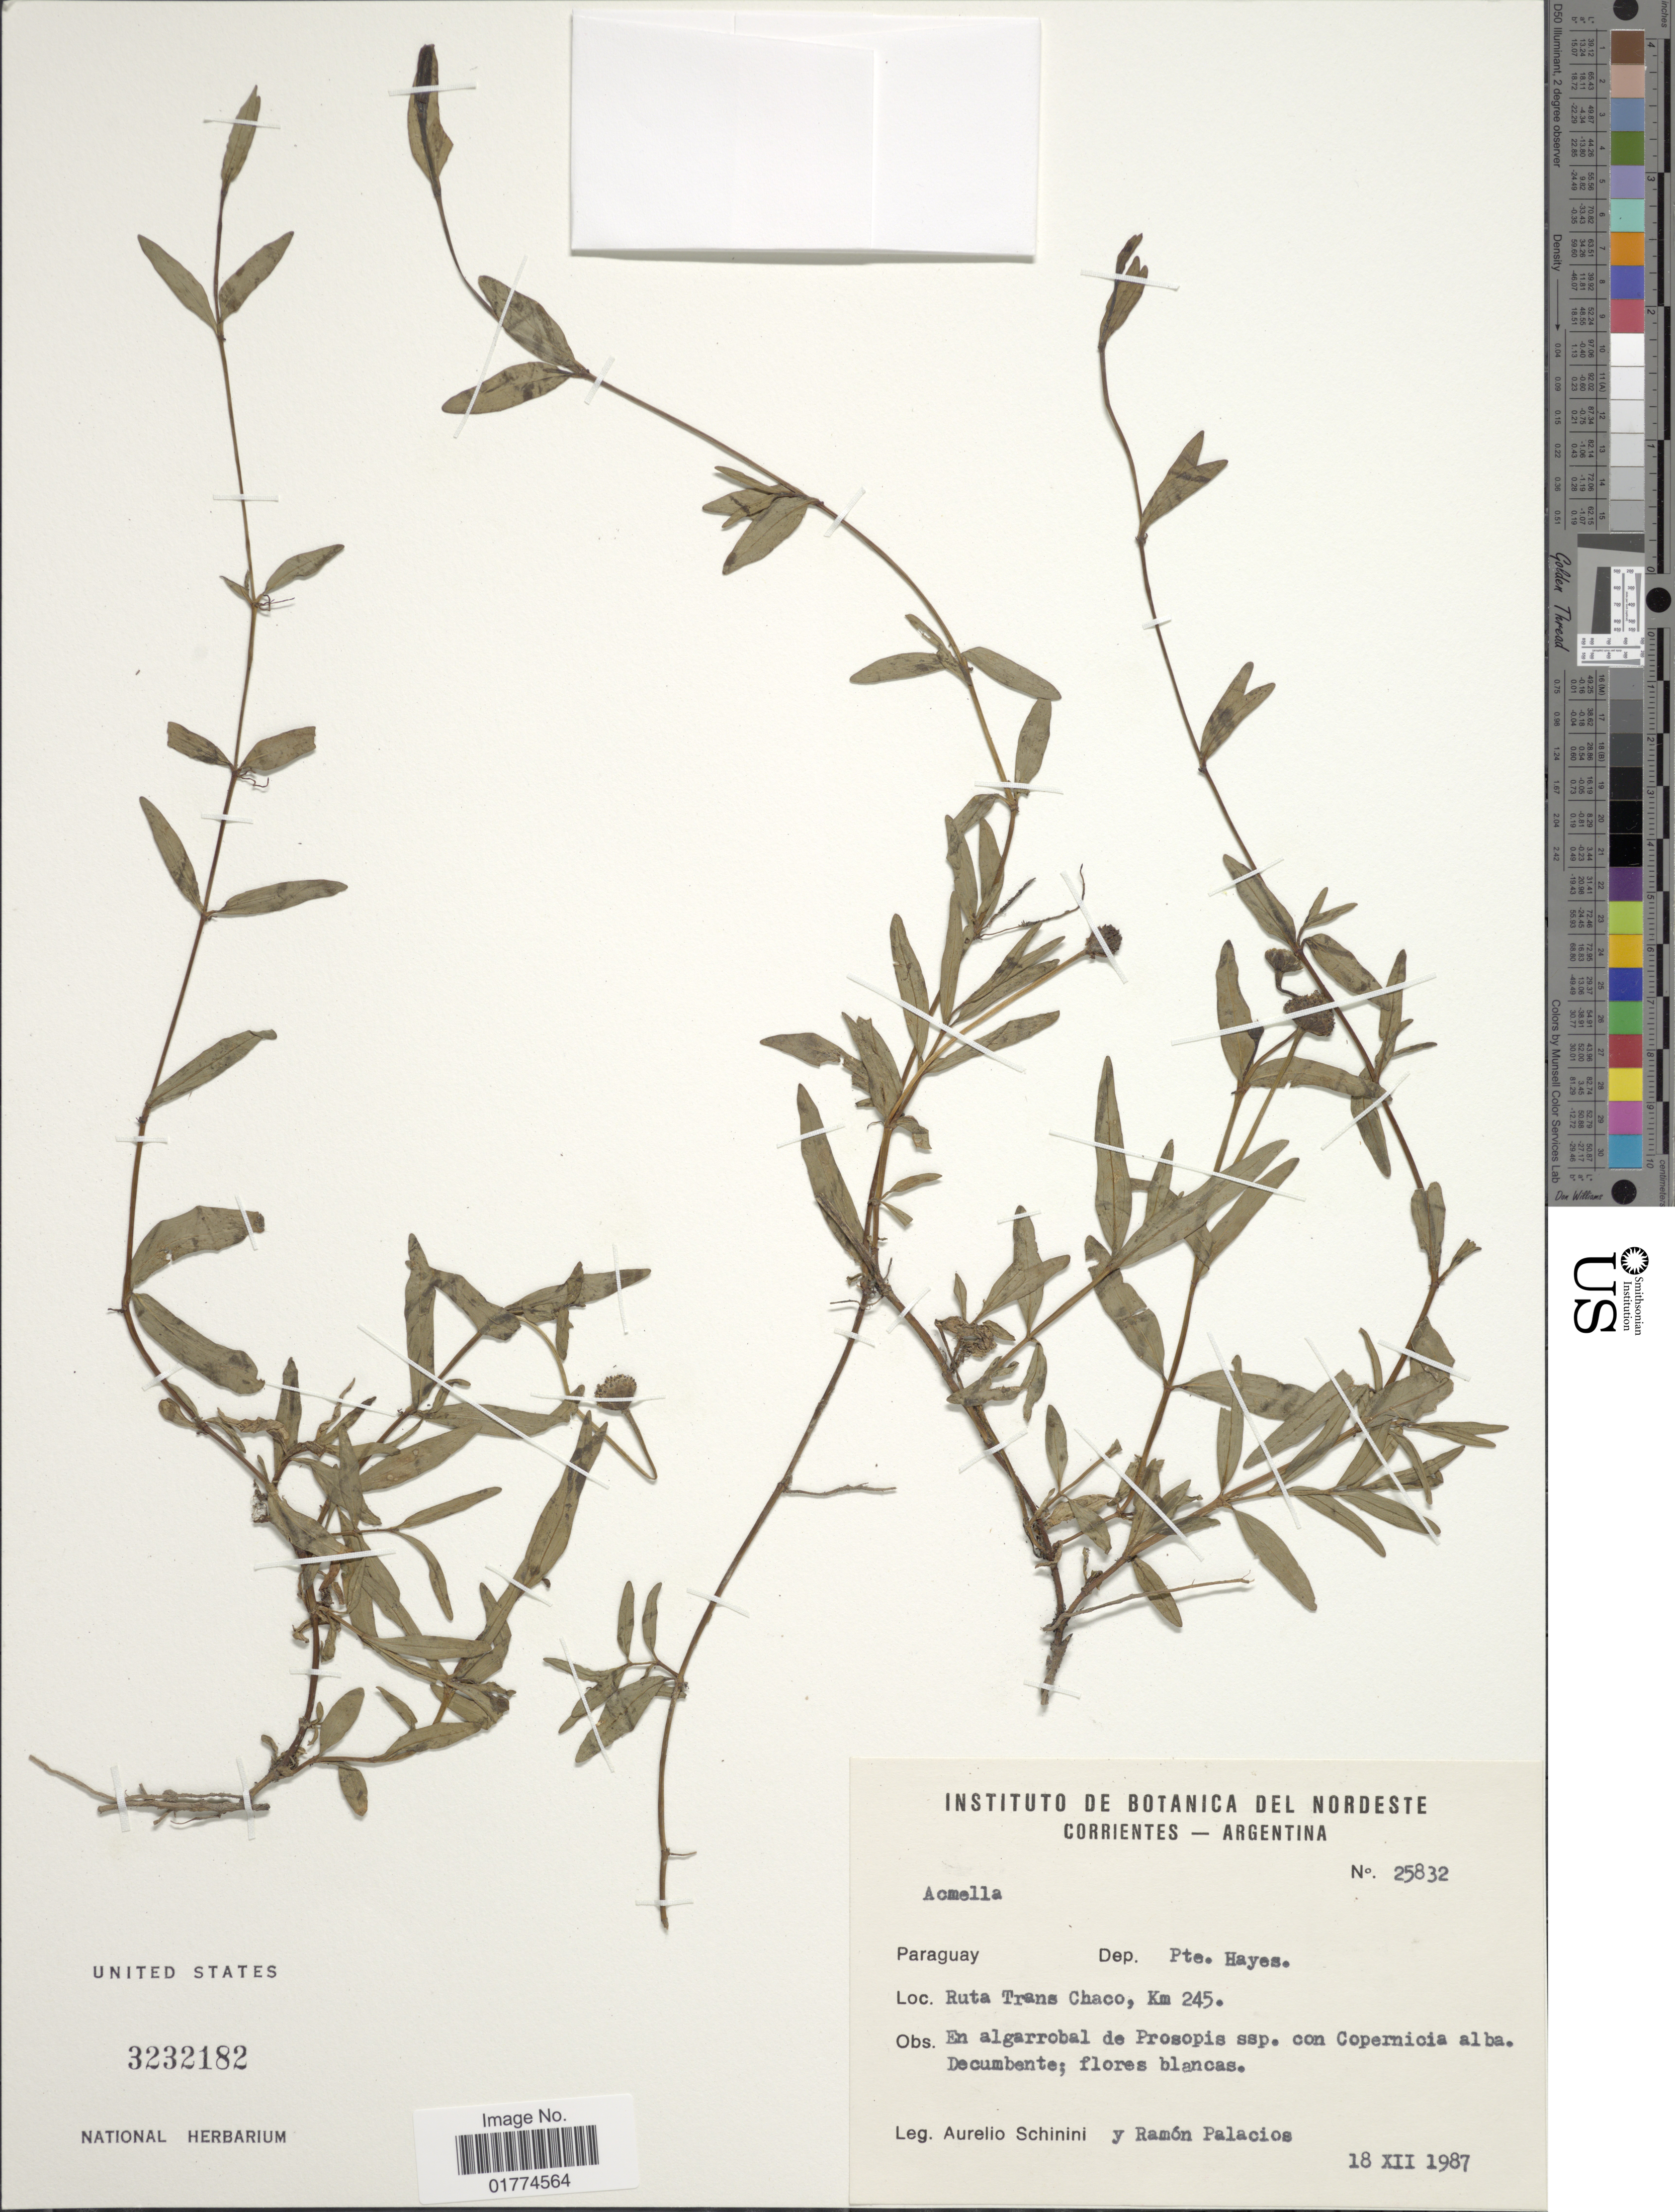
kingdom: Plantae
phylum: Tracheophyta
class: Magnoliopsida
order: Asterales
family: Asteraceae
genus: Spilanthes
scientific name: Spilanthes paraguayensis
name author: R.K. Jansen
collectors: A. Schinini & R. Palacios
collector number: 25832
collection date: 1987-12-18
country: Paraguay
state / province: Presidente Hayes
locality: Ruta Trans Chaco, Km 245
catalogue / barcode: US 3232182